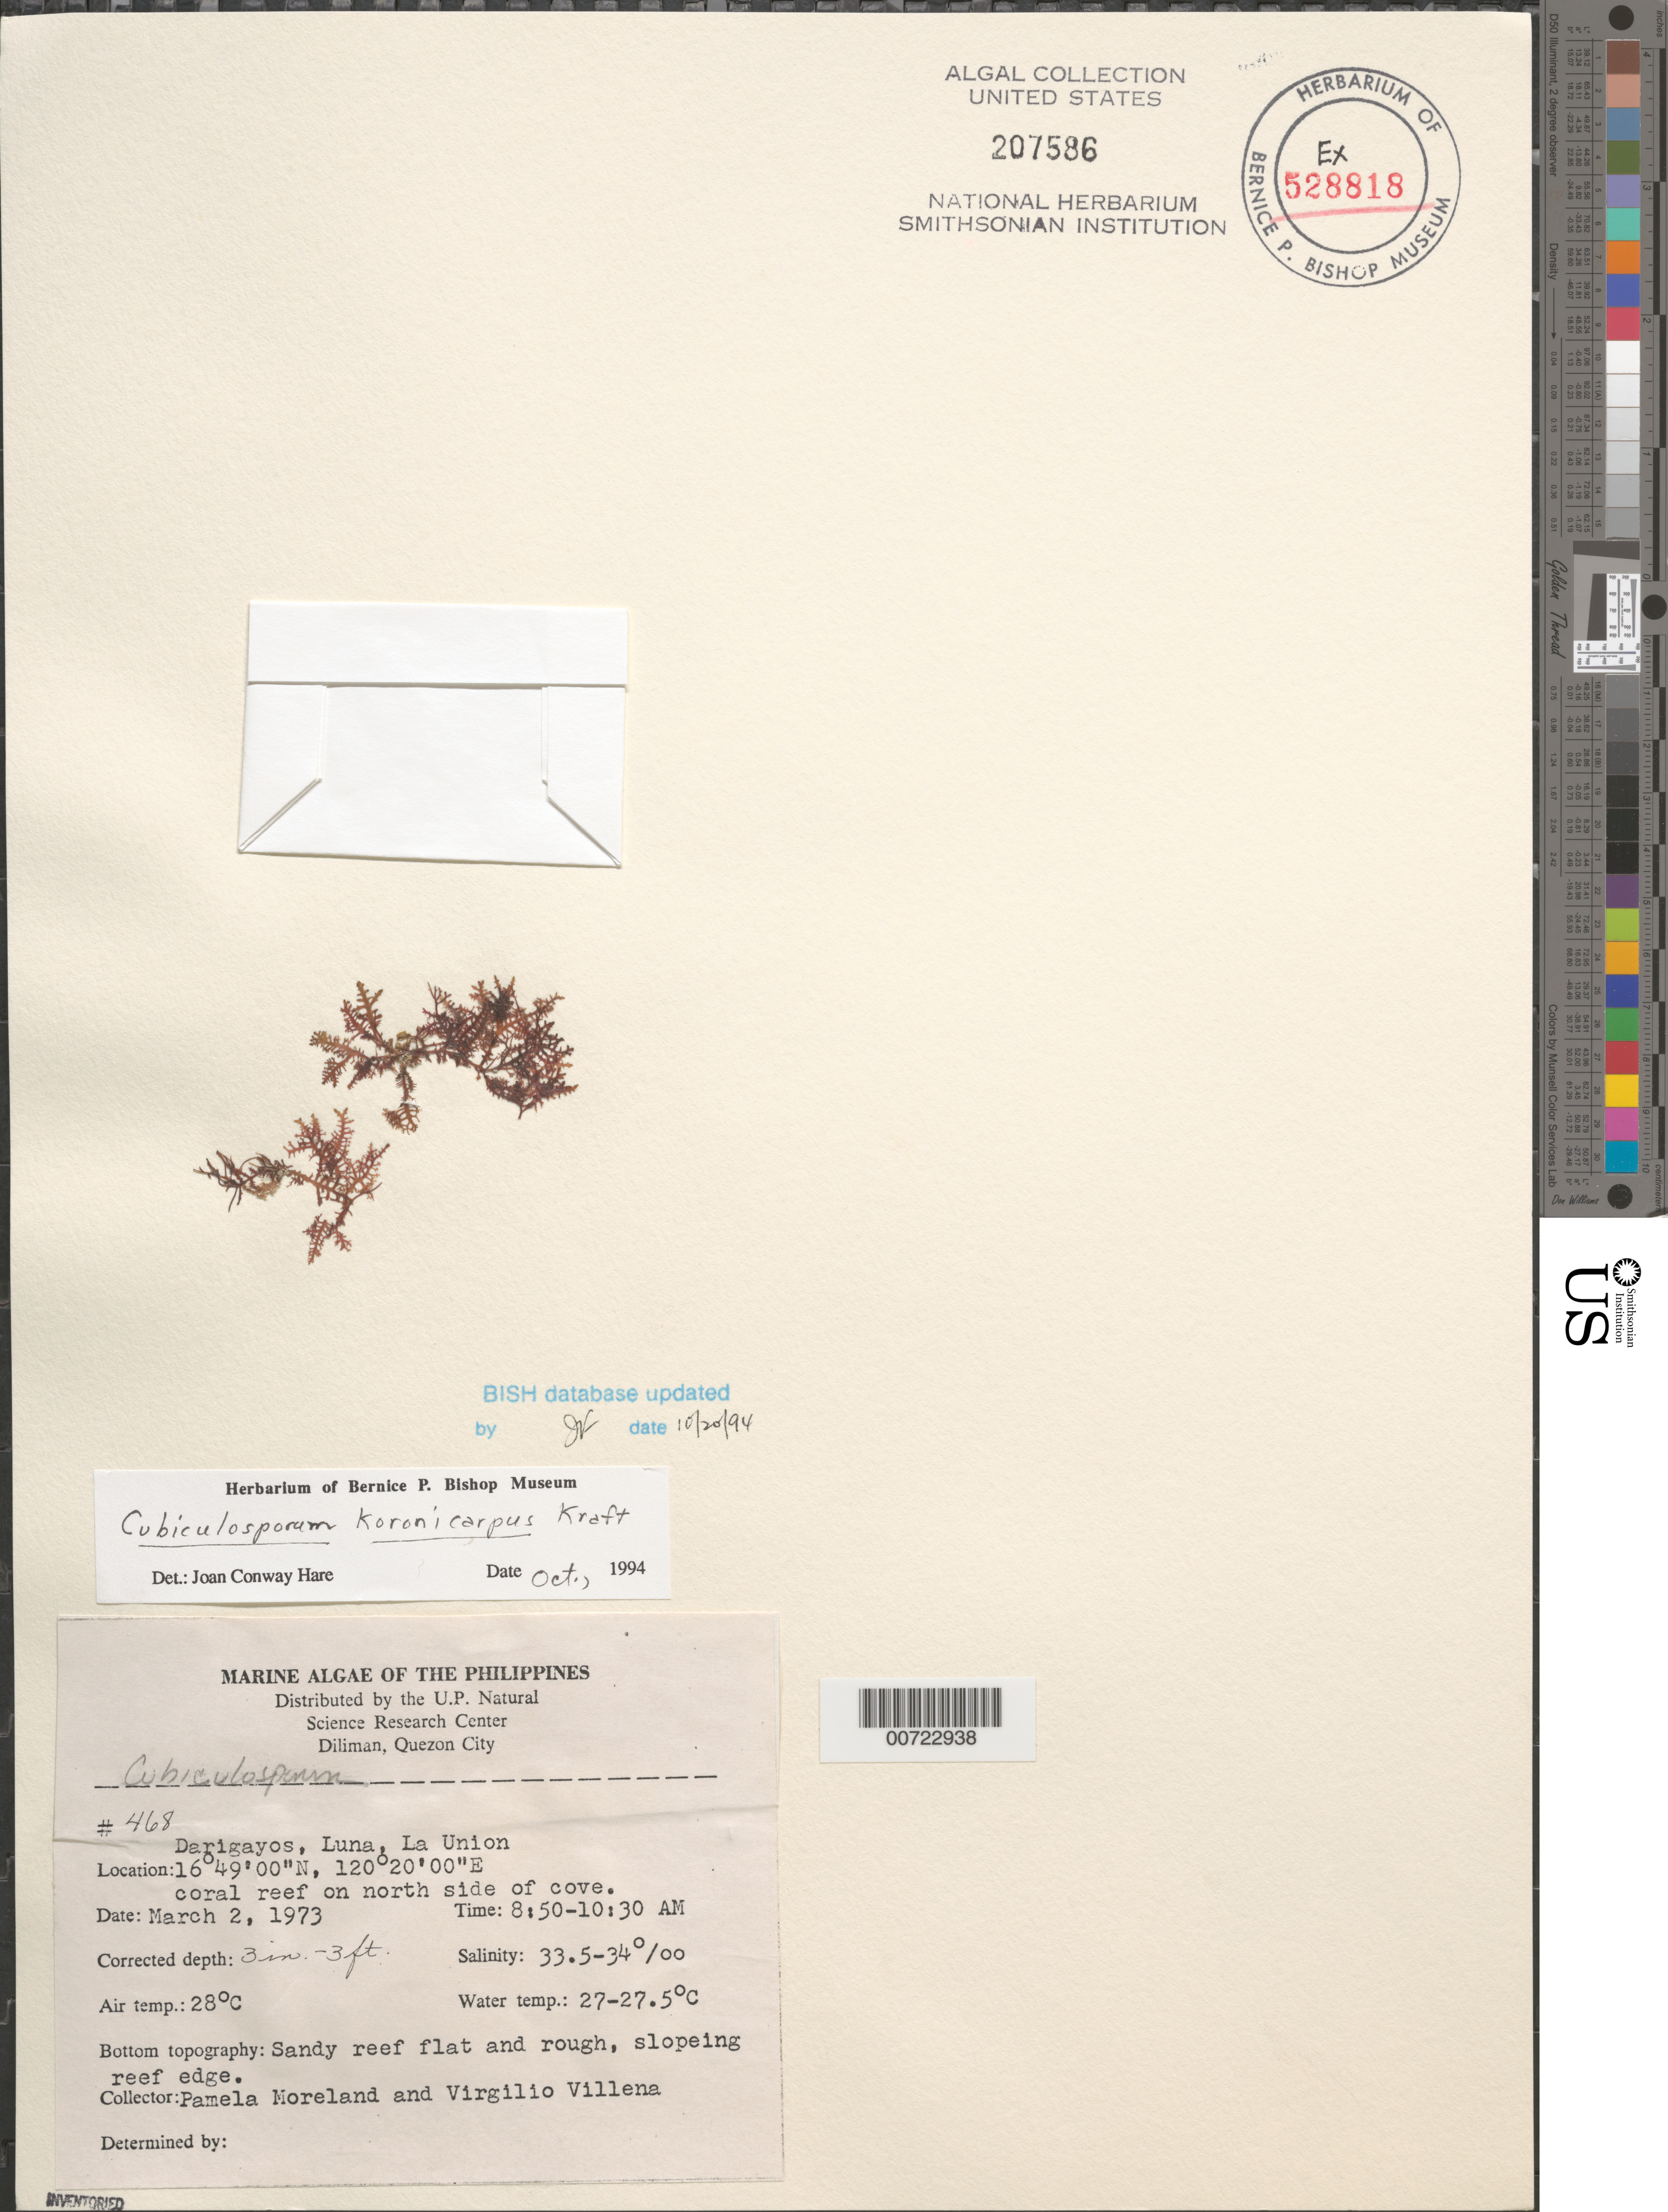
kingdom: Plantae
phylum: Rhodophyta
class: Florideophyceae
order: Gigartinales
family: Cubiculosporaceae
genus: Cubiculosporum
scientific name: Cubiculosporum koronicarpus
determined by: Hare, Joan Conway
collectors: P. Moreland & V. Villena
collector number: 468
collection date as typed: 02 Mar 1973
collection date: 1973-03-02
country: Philippines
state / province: Ilocos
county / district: La Union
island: Luzon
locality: Darigayos, Luna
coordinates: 16 49' 00" N, 120 20' 00" E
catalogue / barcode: US 207586